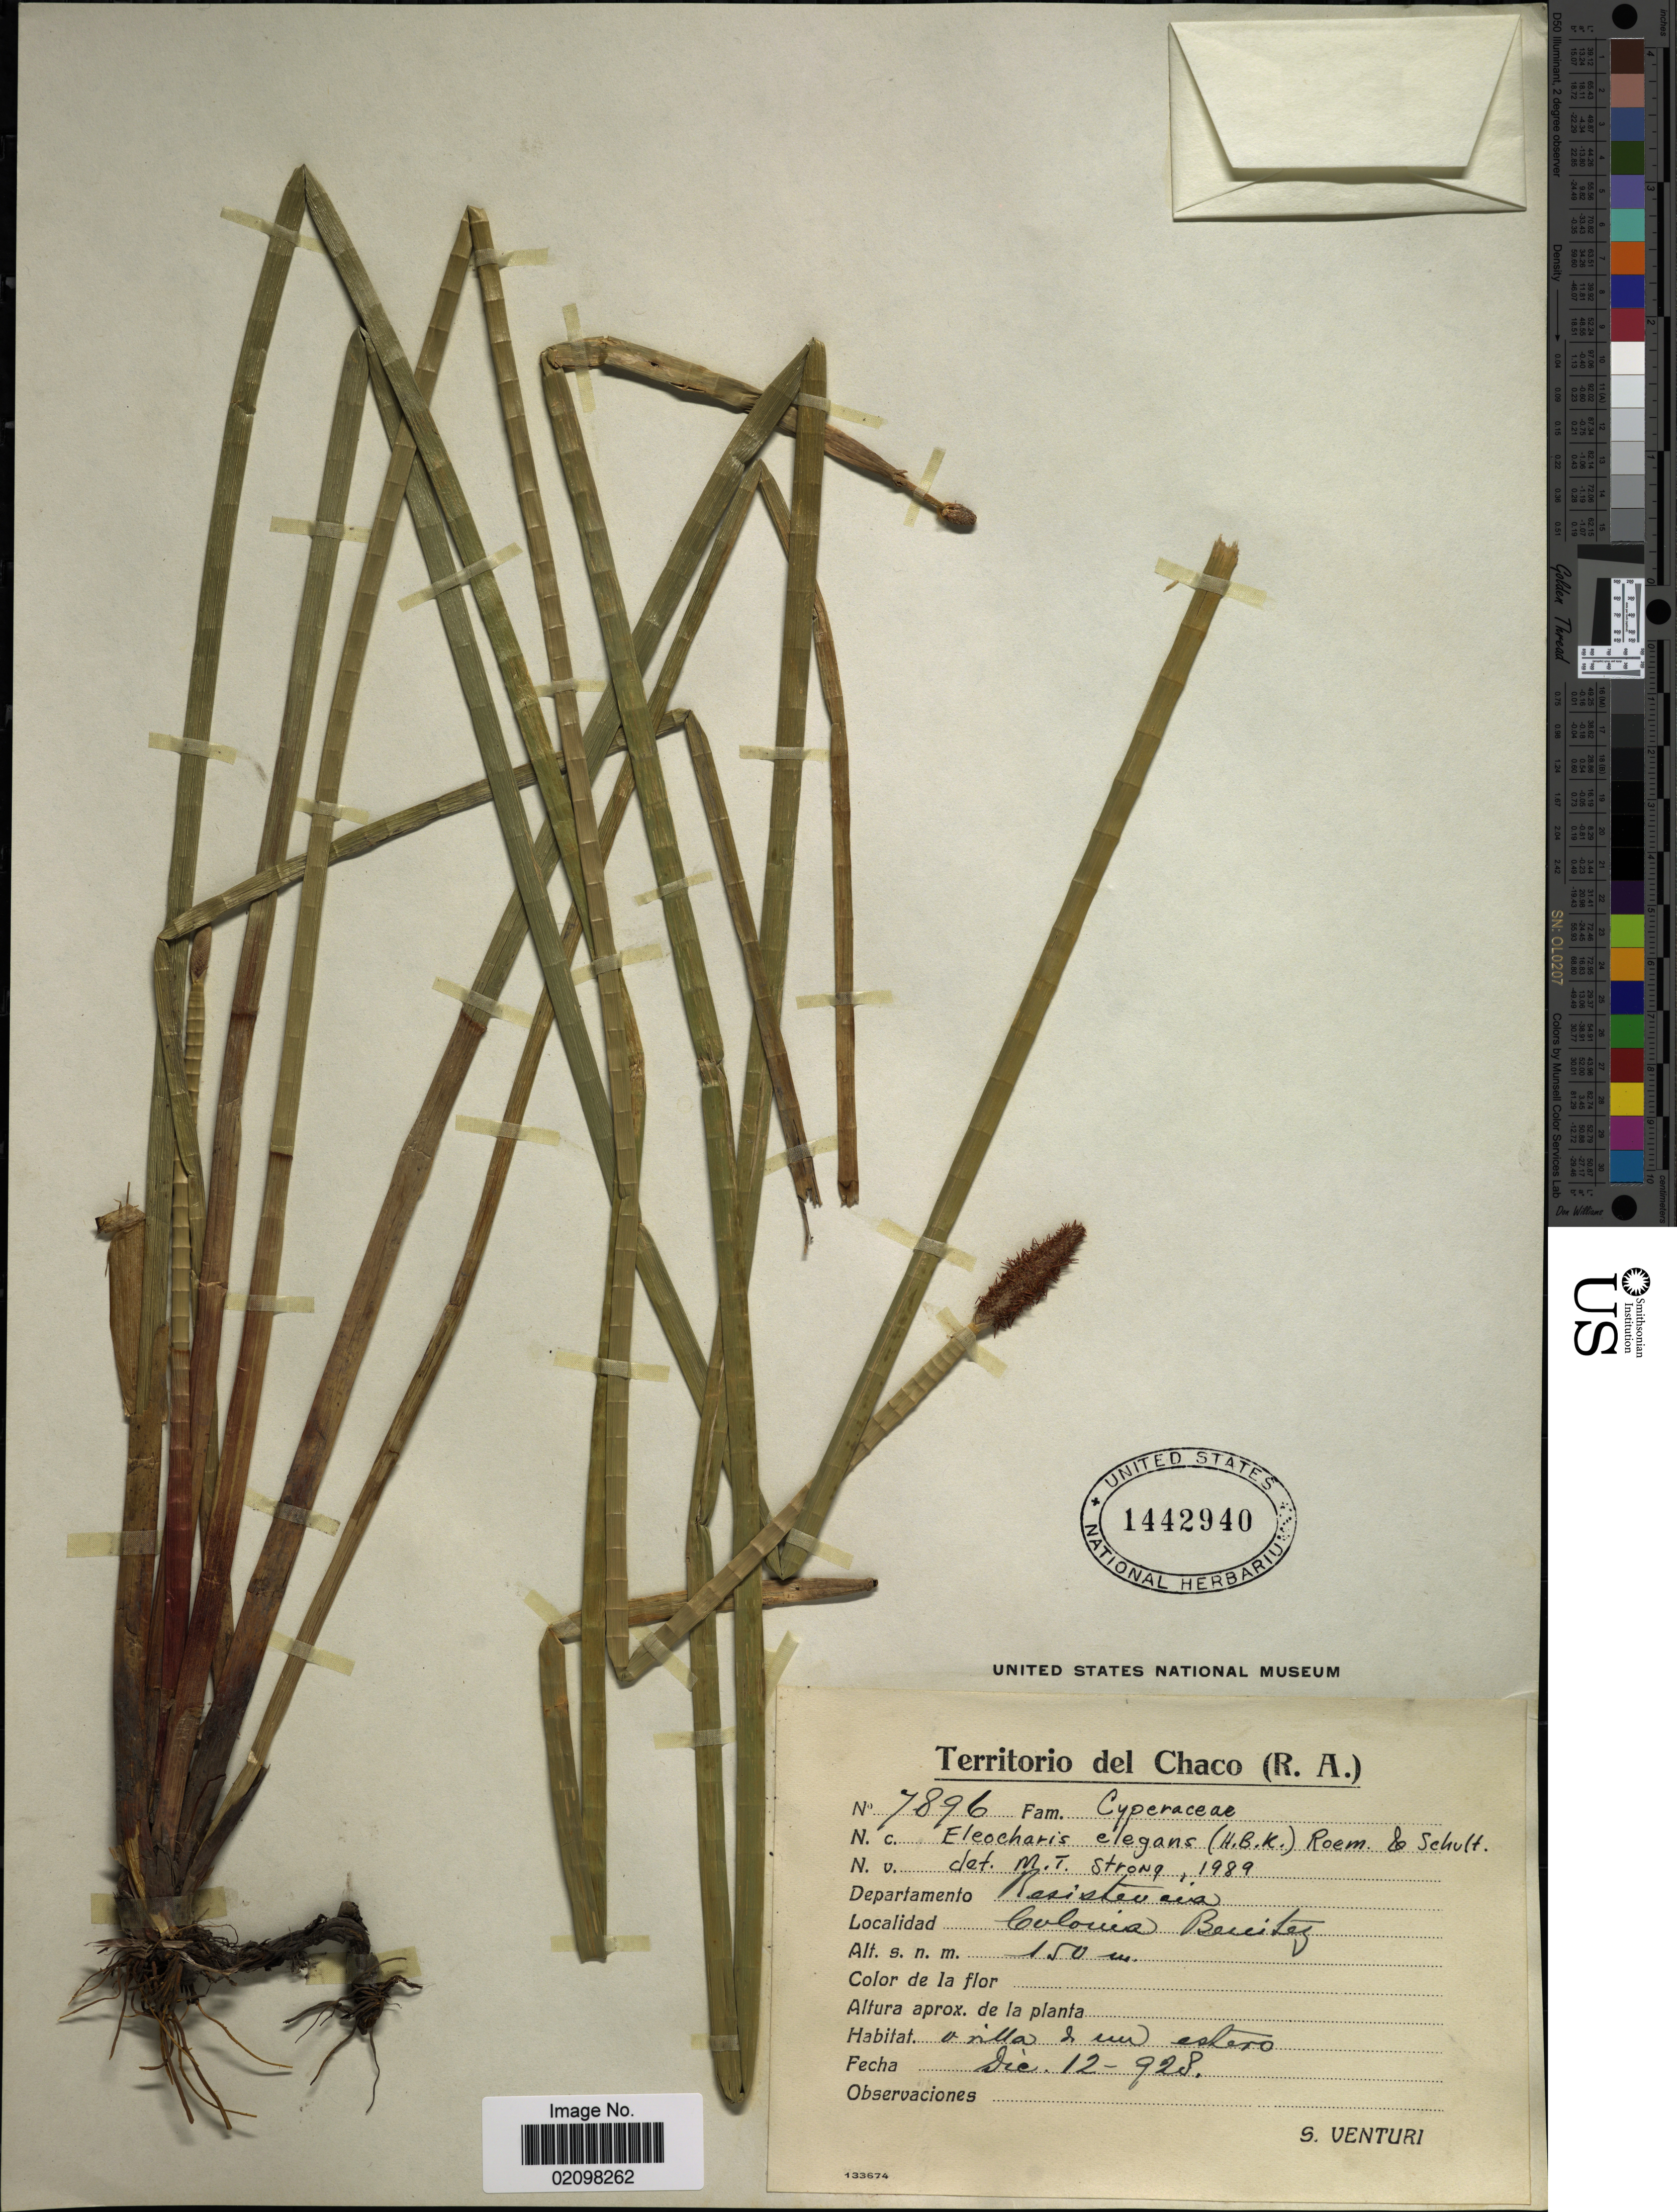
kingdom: Plantae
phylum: Tracheophyta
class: Liliopsida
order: Poales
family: Cyperaceae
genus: Eleocharis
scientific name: Eleocharis elegans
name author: (Kunth) Roem. & Schult.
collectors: S. Venturi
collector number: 7896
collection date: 1928-12-12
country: Argentina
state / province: Chaco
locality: (R.A.) Departamento Resistencia. Colonia Benítez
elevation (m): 150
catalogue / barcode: US 1442940